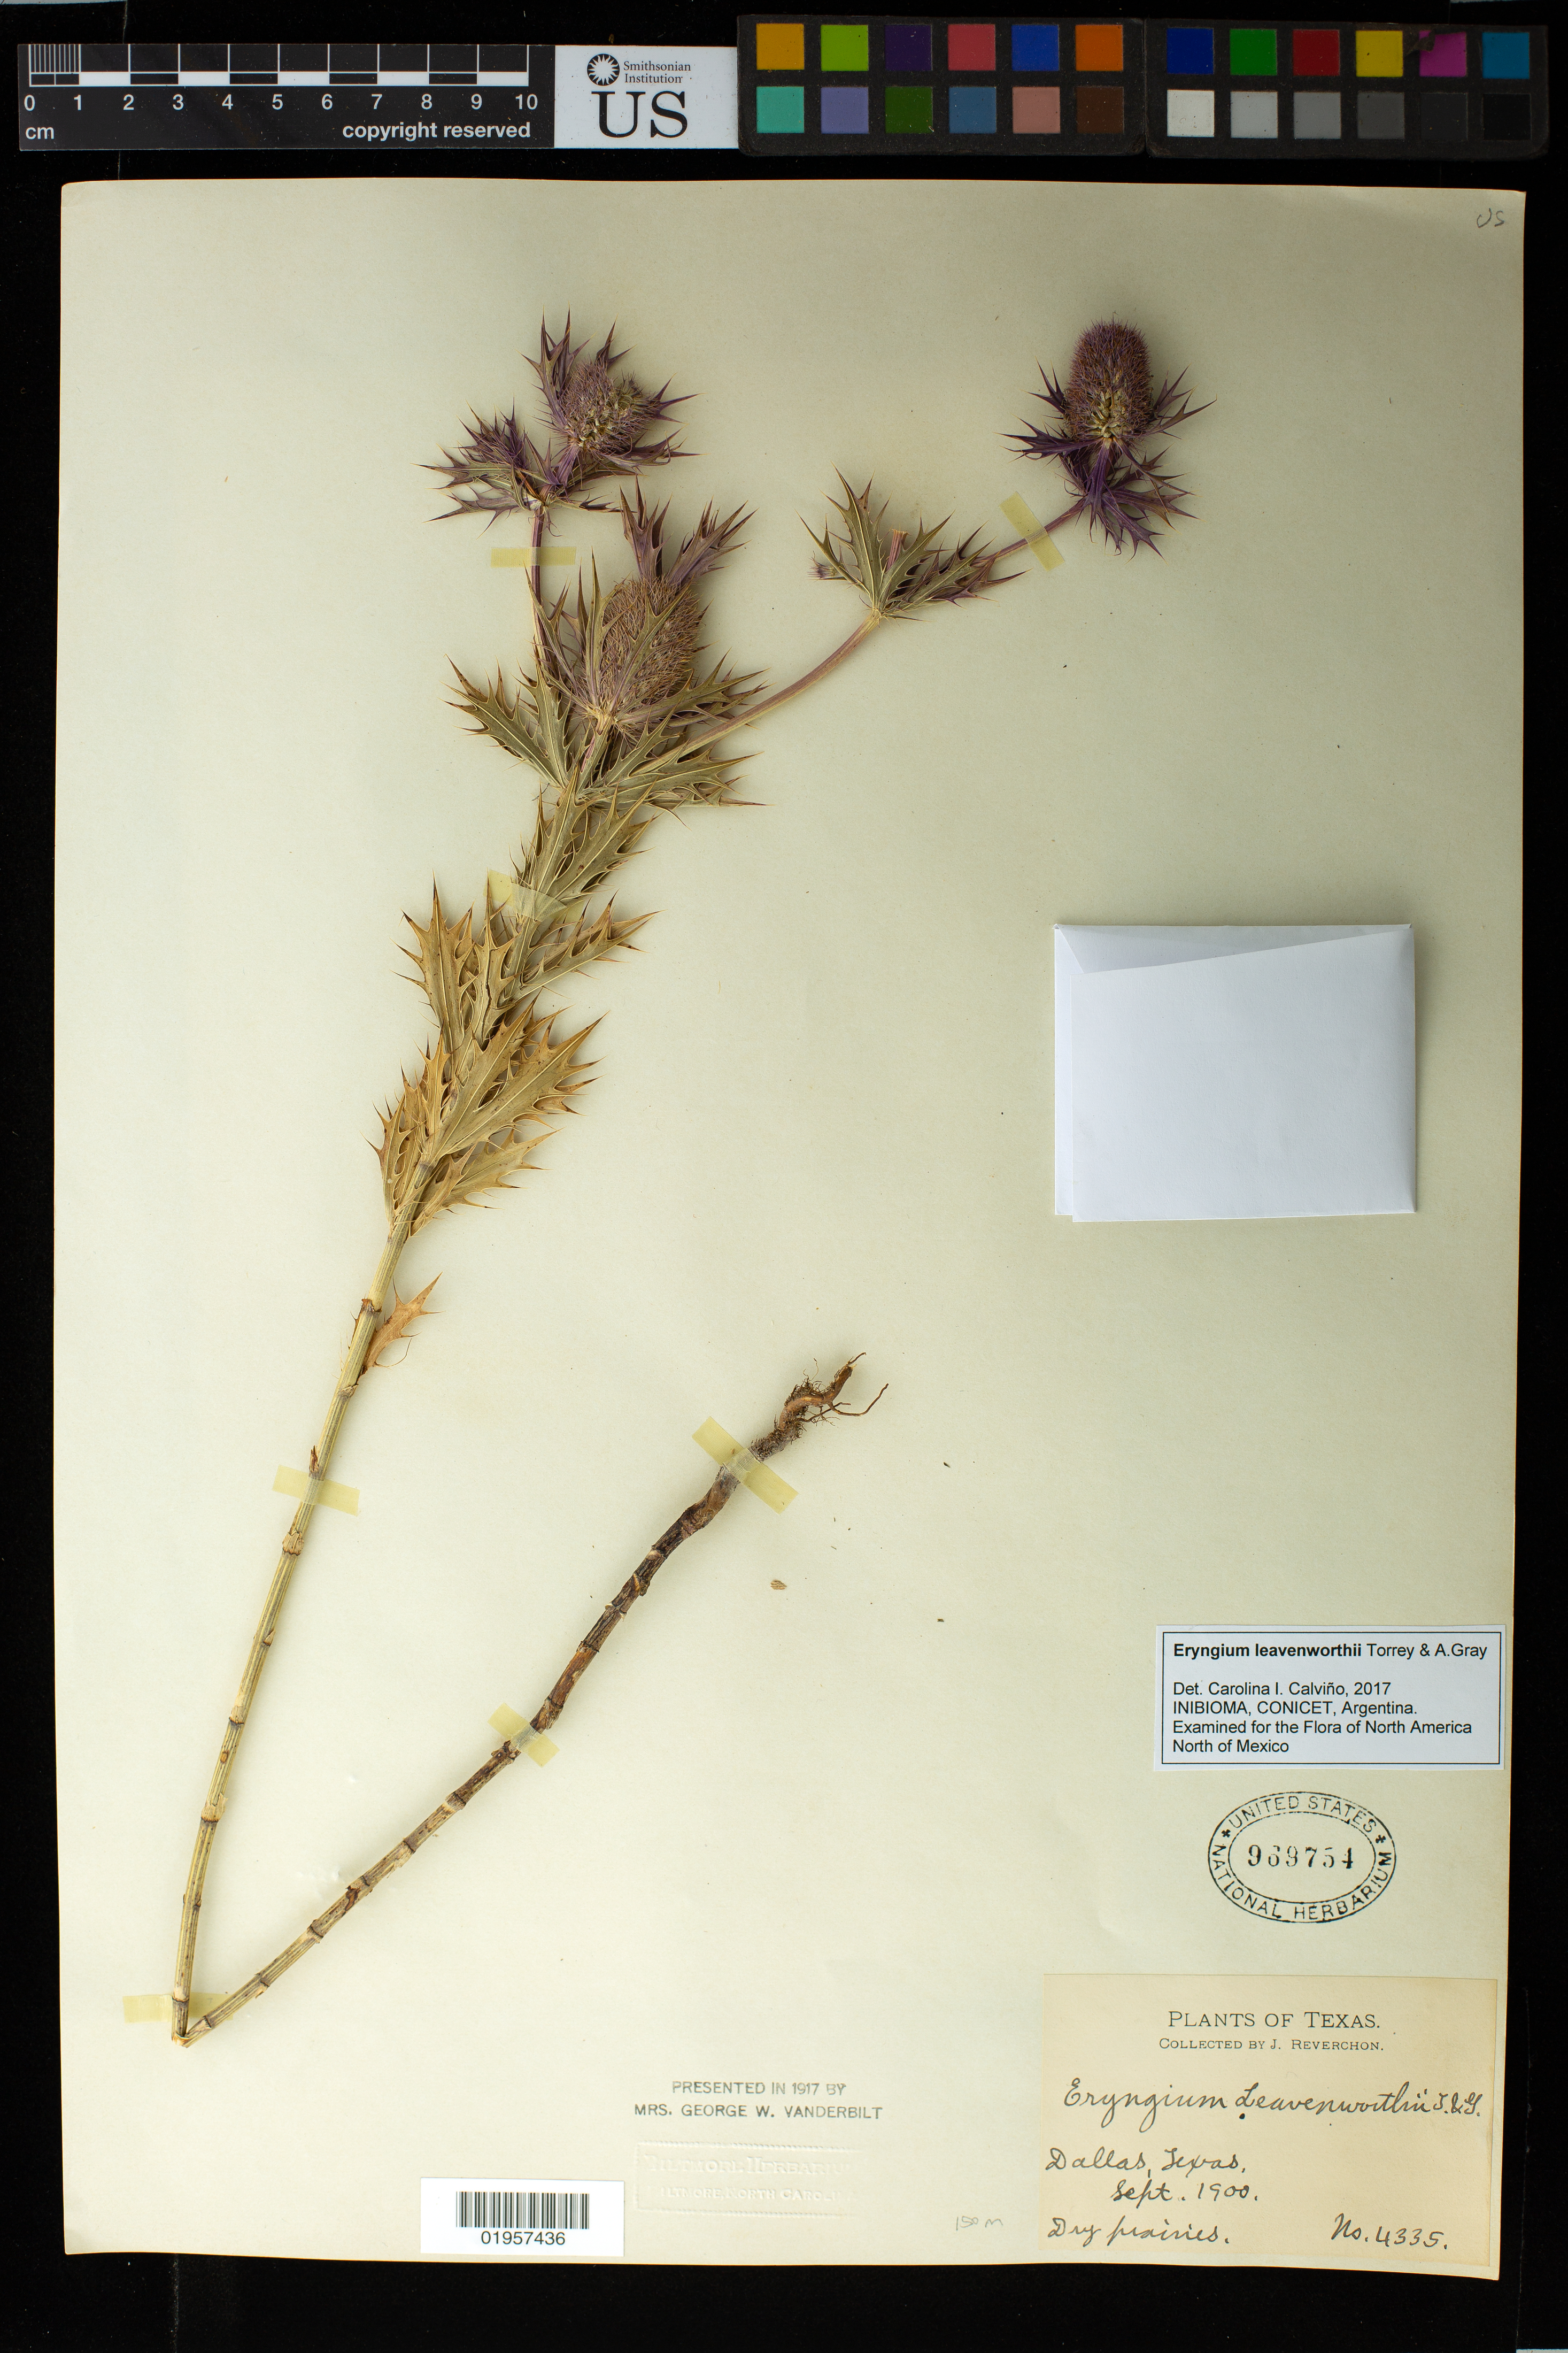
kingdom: Plantae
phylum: Tracheophyta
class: Magnoliopsida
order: Apiales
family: Apiaceae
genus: Eryngium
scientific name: Eryngium leavenworthii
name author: Torr. & A. Gray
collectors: J. Reverchon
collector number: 4335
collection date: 1900-09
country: United States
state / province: Texas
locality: Dallas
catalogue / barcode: US 969754